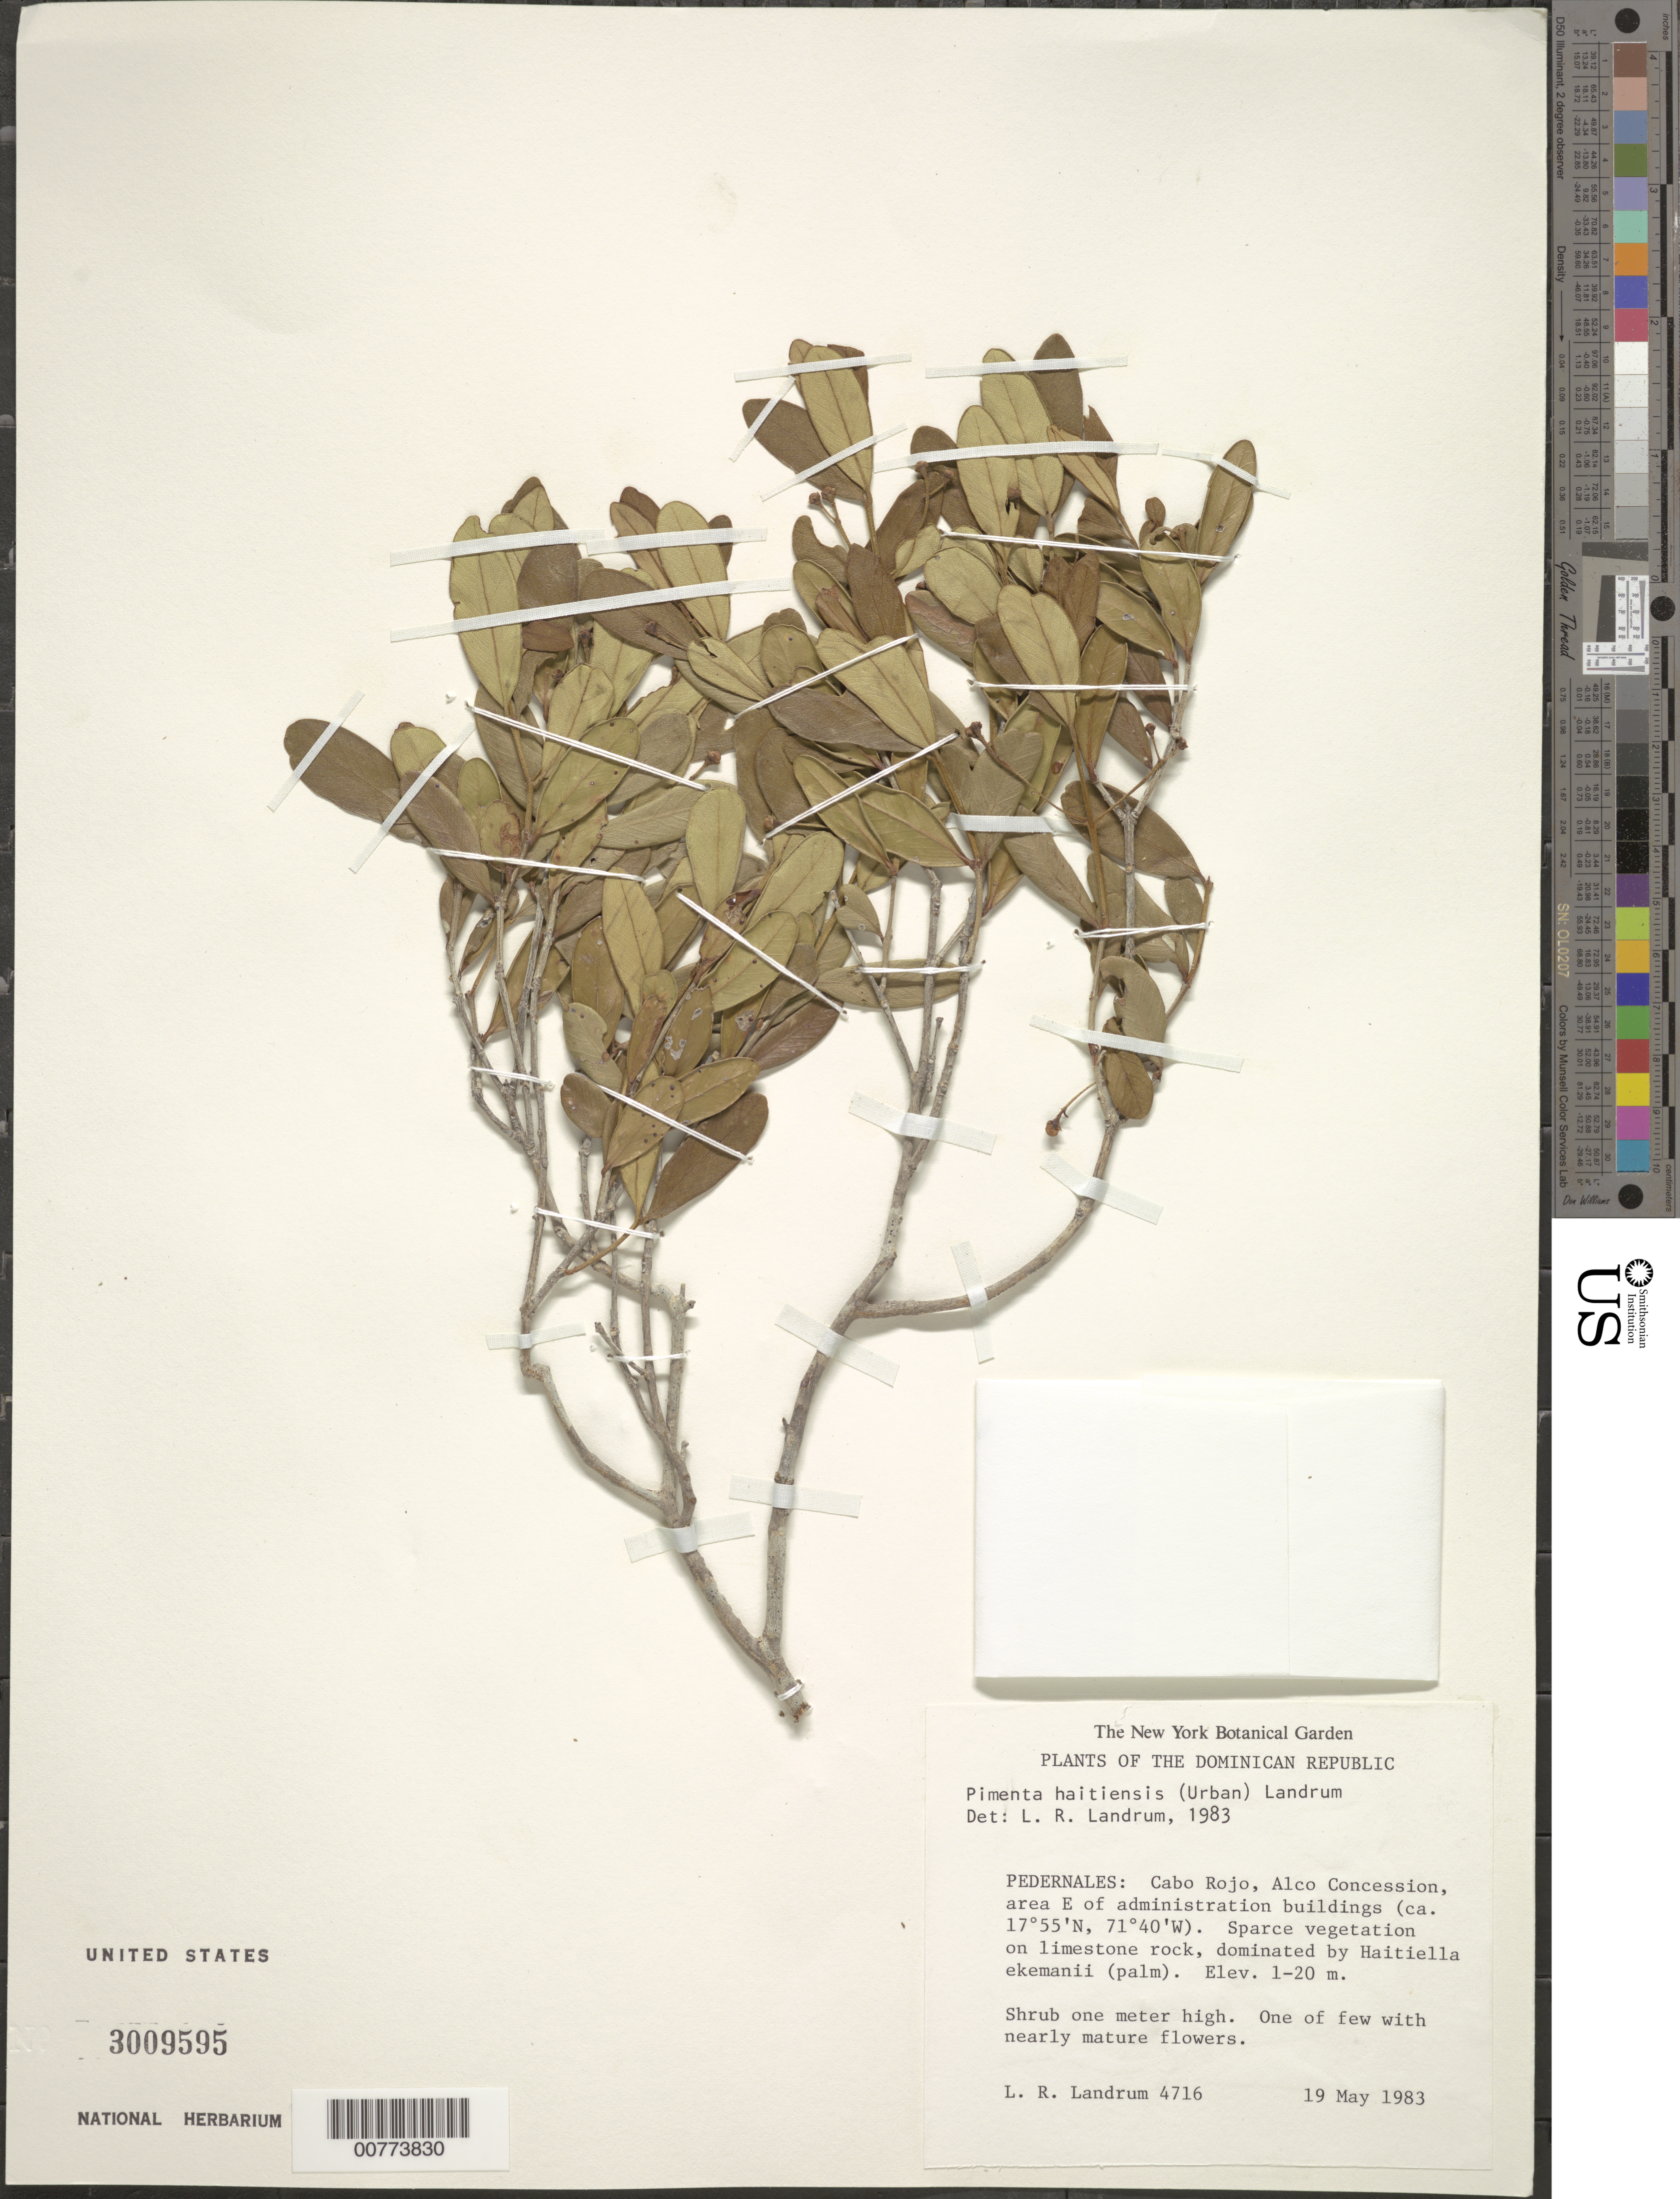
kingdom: Plantae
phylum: Tracheophyta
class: Magnoliopsida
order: Myrtales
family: Myrtaceae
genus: Pimenta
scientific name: Pimenta haitiensis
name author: (Urb.) Landrum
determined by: Landrum, L. R.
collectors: L. R. Landrum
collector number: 4716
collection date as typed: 19 May 1983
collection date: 1983-05-19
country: Dominican Republic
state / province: Pedernales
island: Hispaniola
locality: Cabo Rojo, Alco Concession, area east of administration buildings.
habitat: Sparce vegetation on limestone rock, dominated by Haitiella ekemanii (palm).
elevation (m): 1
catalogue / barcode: US 3009595